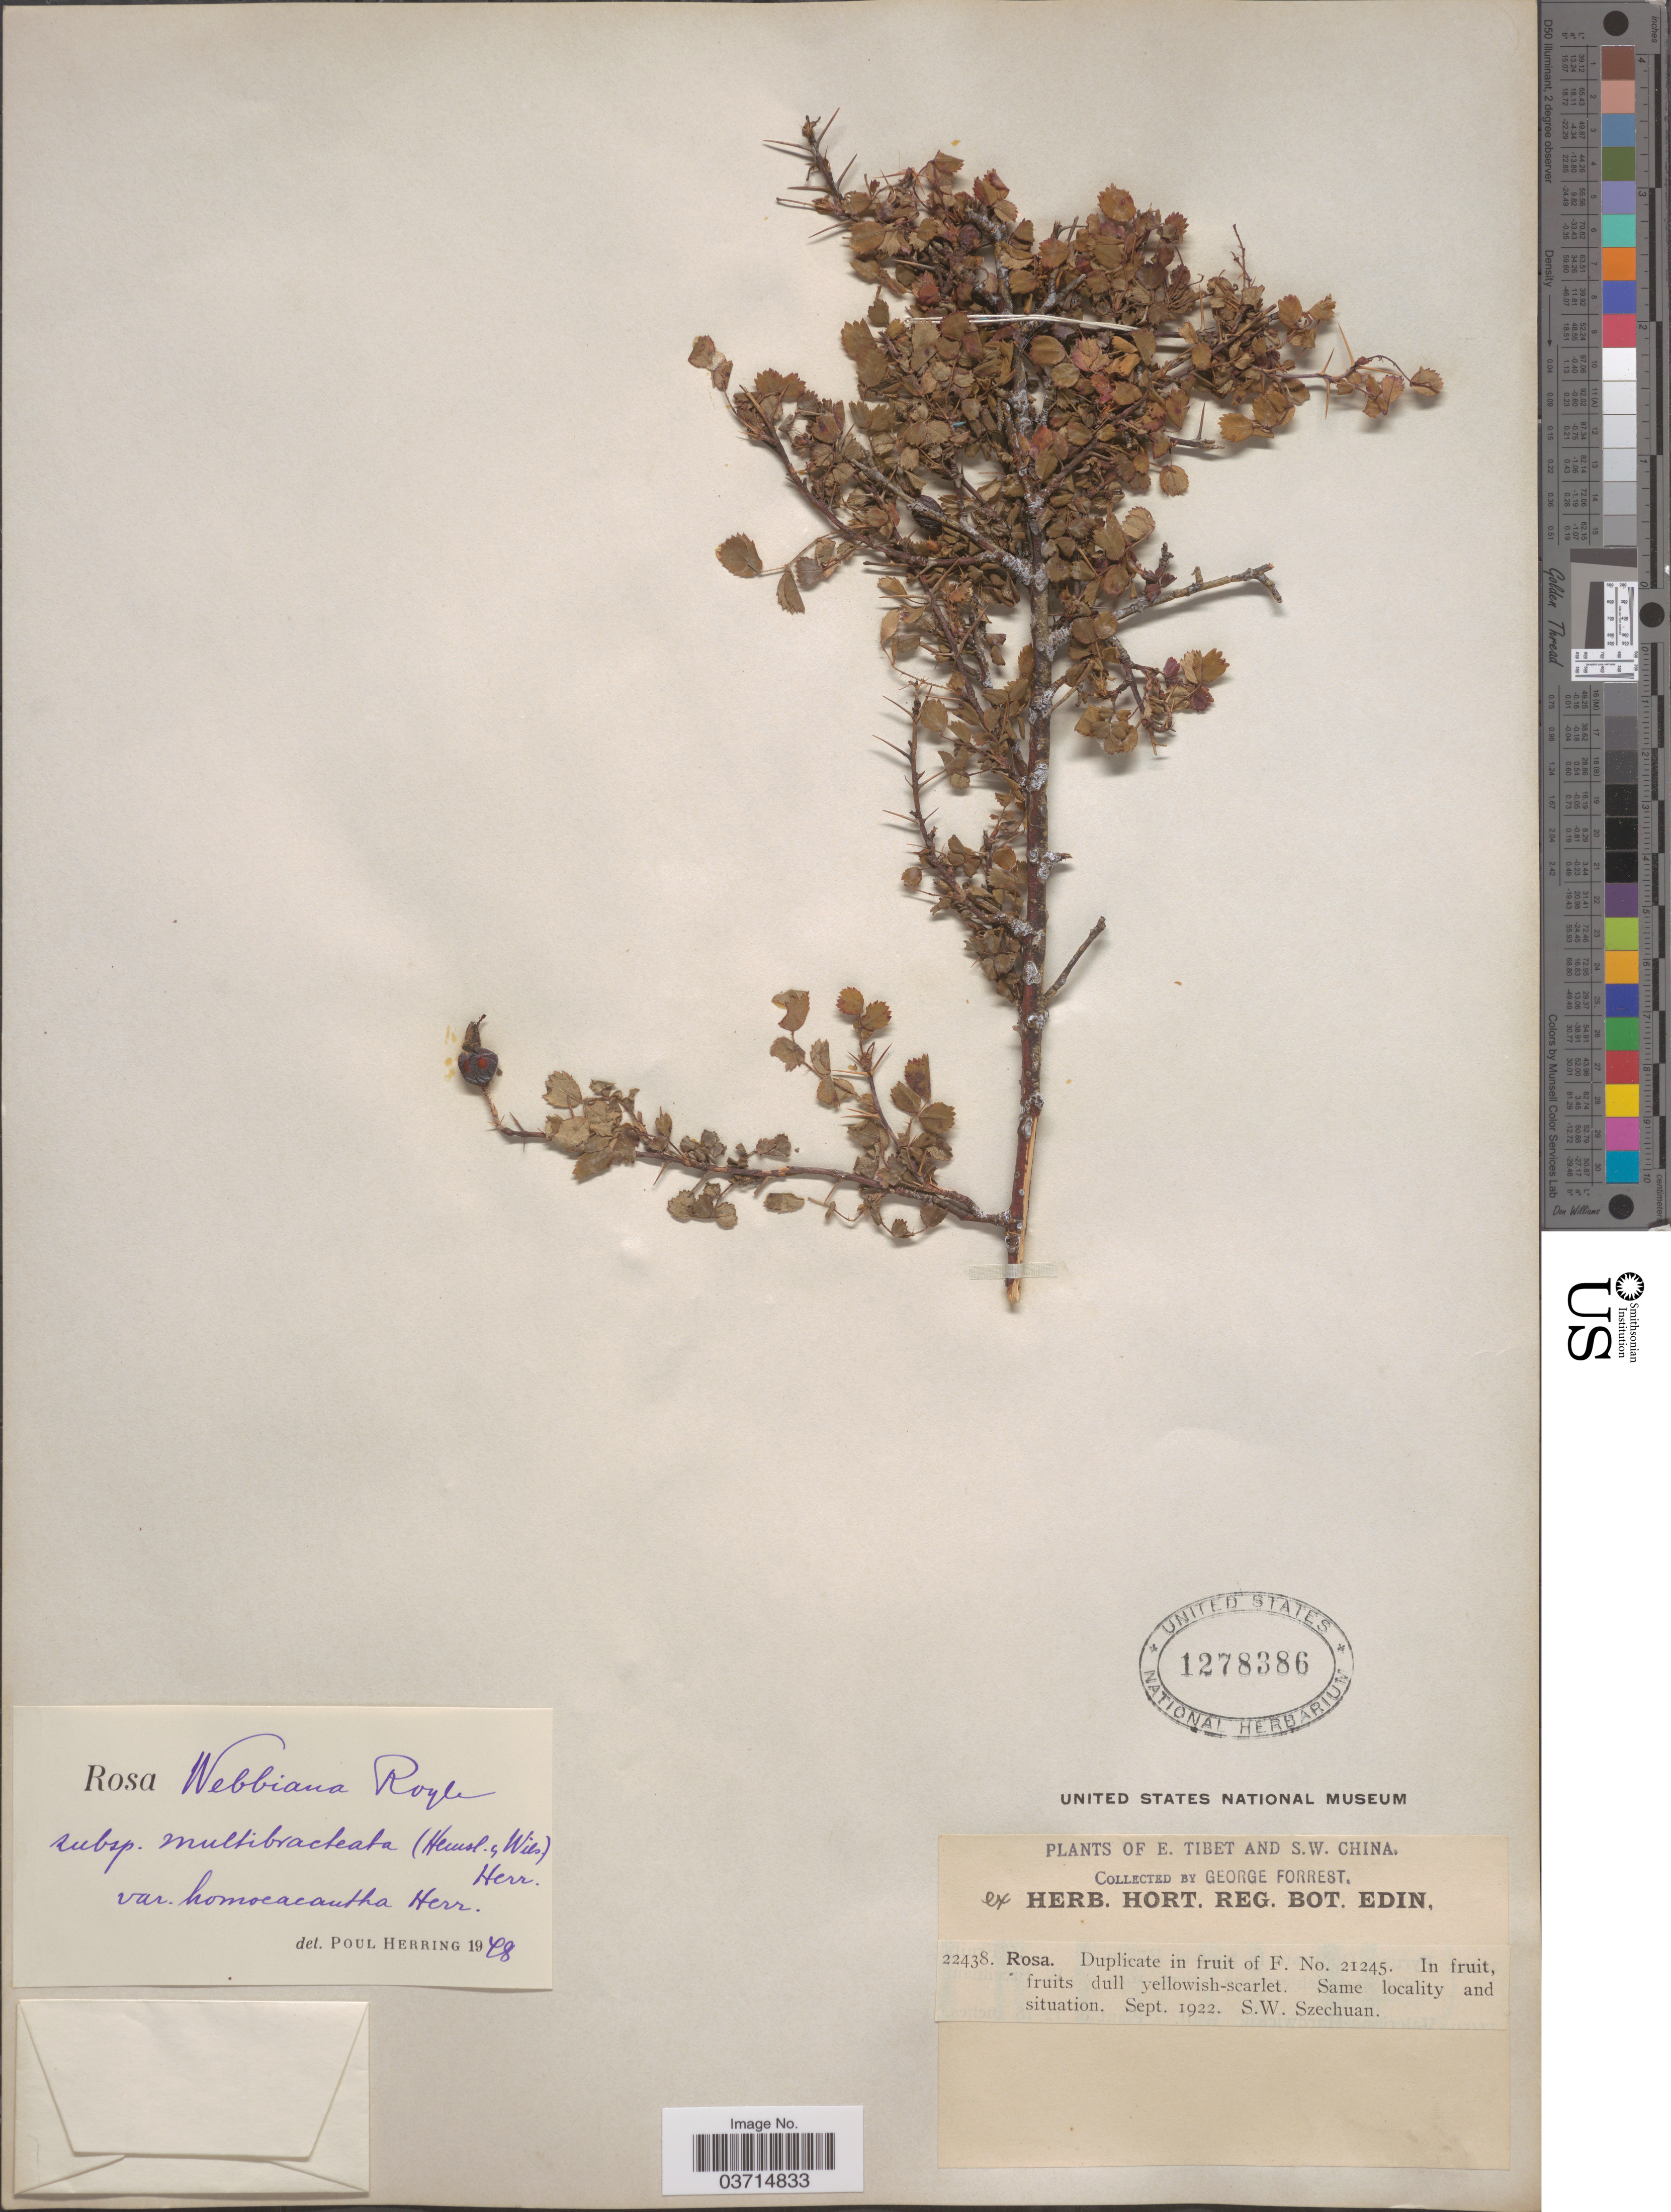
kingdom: Plantae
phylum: Tracheophyta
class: Magnoliopsida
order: Rosales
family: Rosaceae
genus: Rosa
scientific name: Rosa multibracteata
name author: Hemsl. & E.H. Wilson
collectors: G. Forrest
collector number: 22438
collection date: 1922-09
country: China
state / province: Sichuan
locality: S.W. China. S.W. Szechuan.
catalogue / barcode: US 1278386